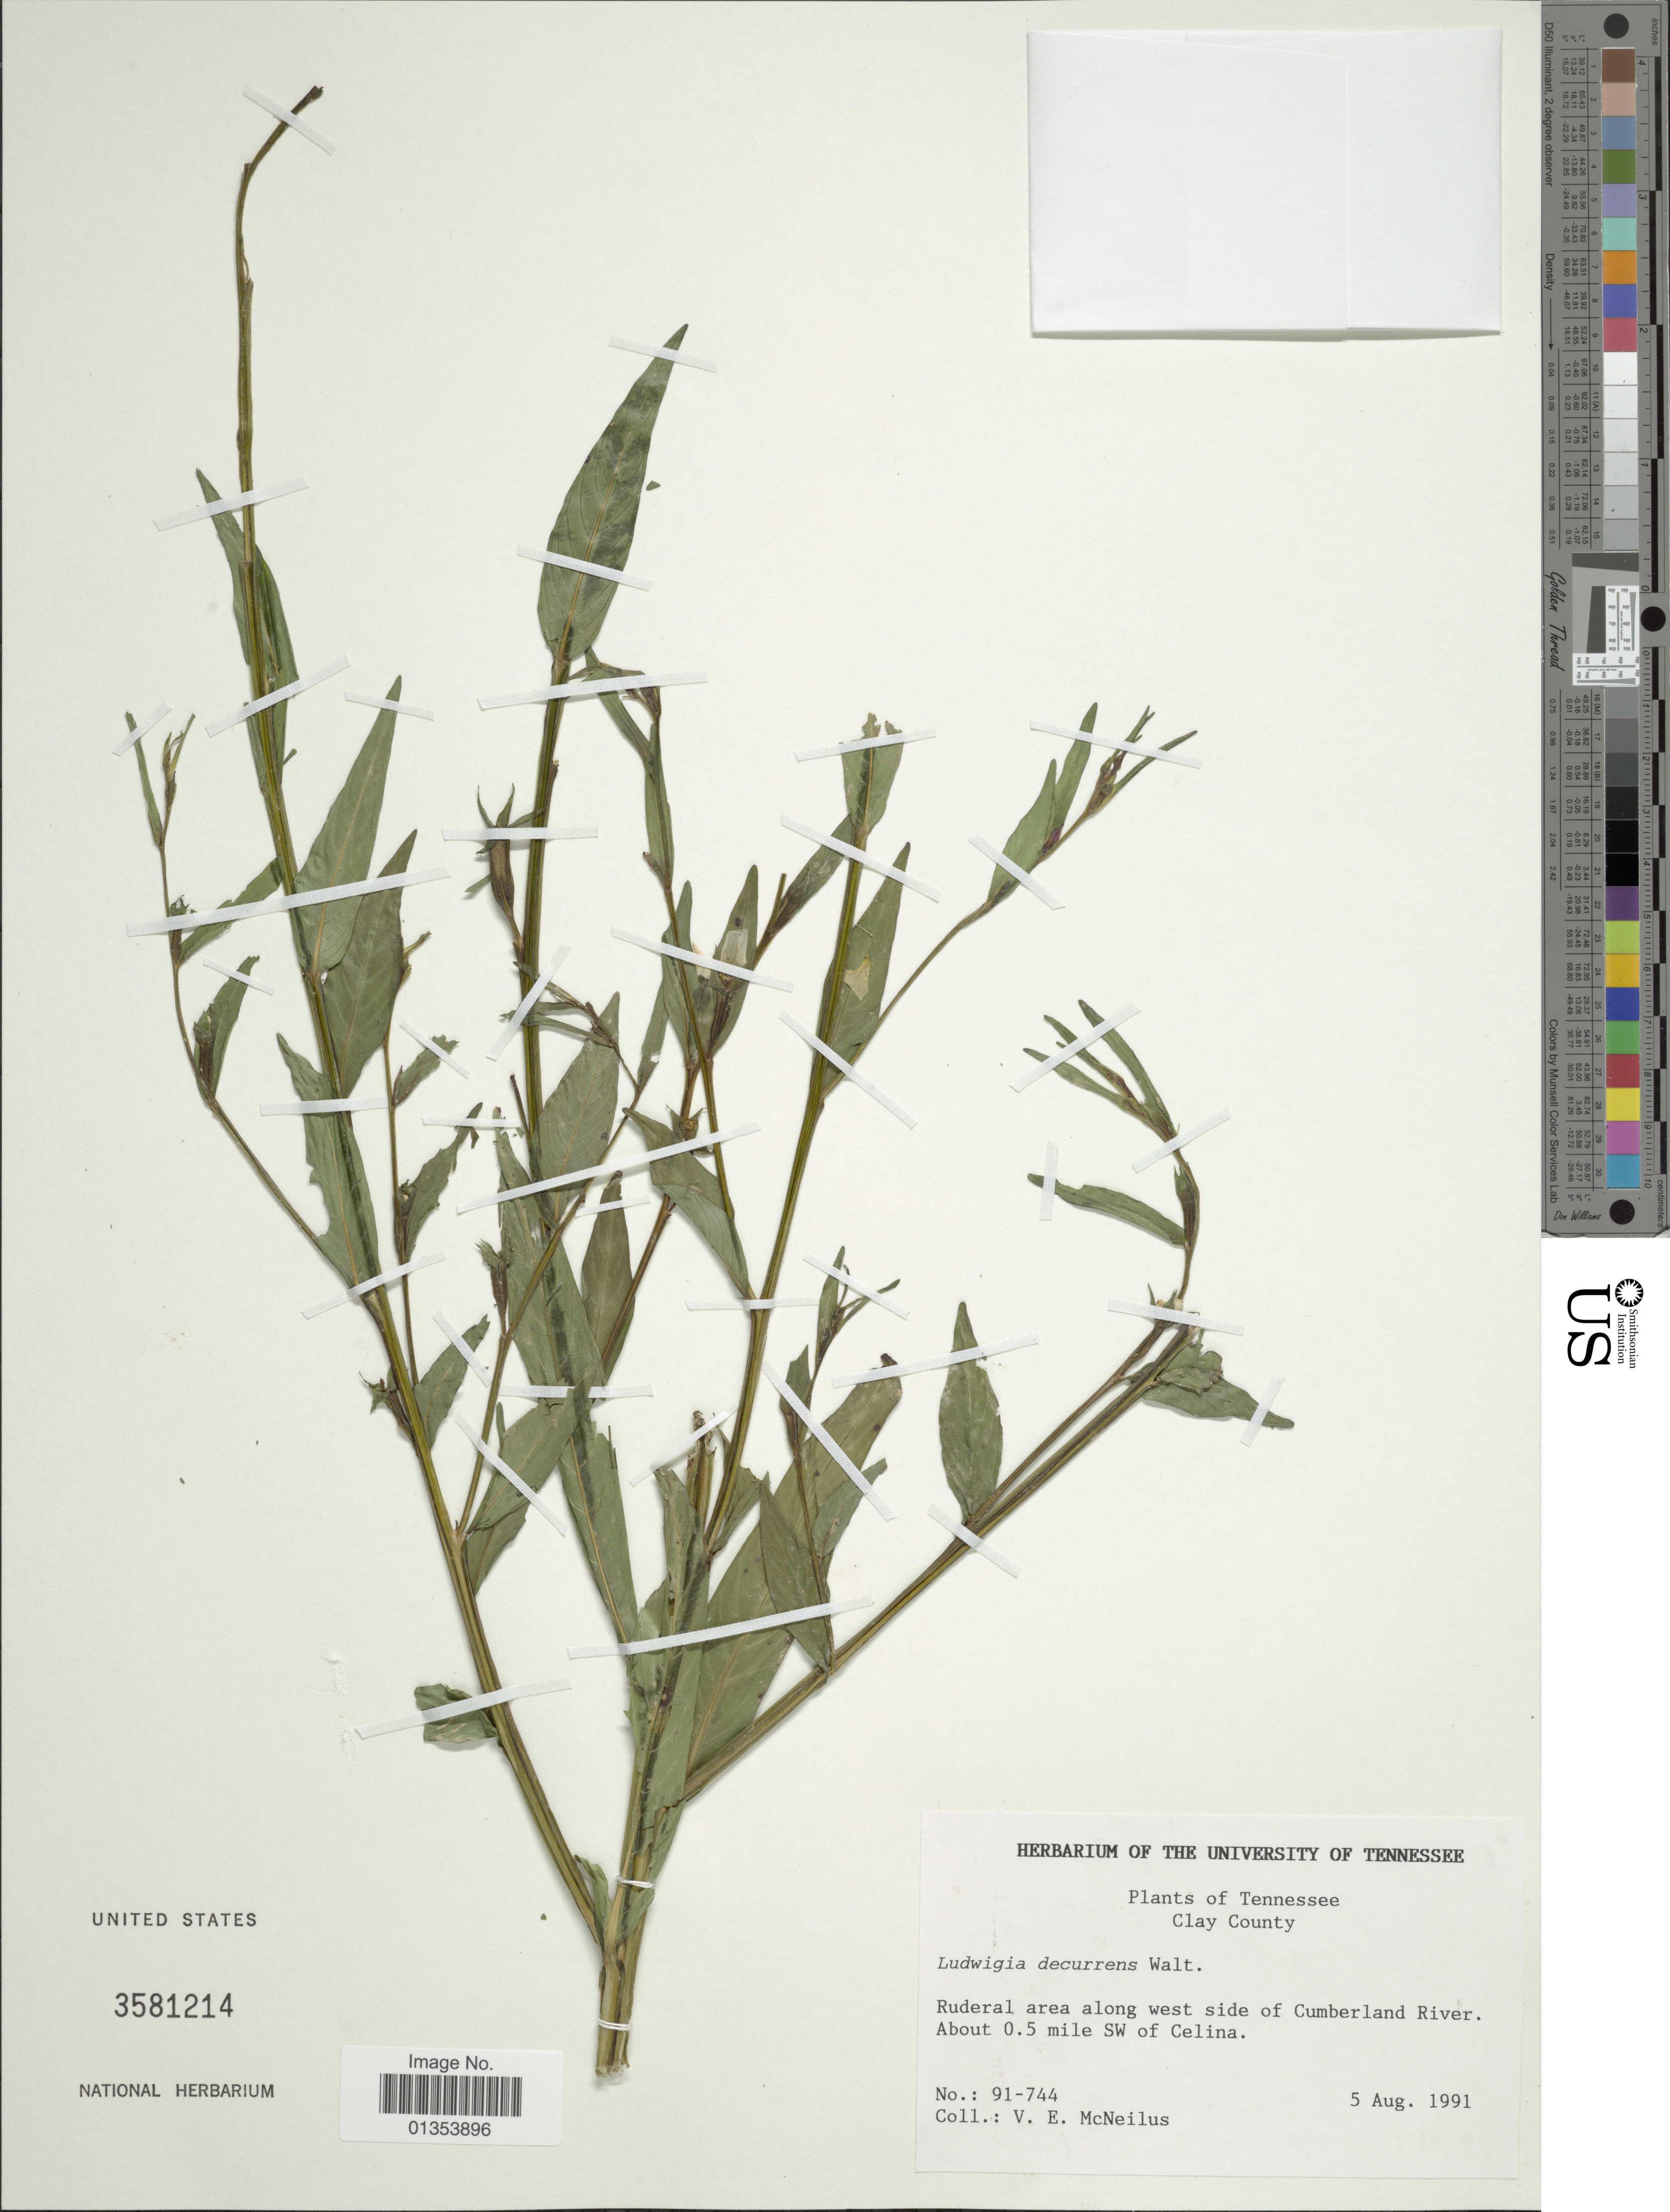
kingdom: Plantae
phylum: Tracheophyta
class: Magnoliopsida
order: Myrtales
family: Onagraceae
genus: Ludwigia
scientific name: Ludwigia decurrens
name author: Walter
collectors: V. Mcneilus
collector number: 91-744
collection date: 1991-08-05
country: United States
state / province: Tennessee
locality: Clay County, Ruderal area along west side of Cumberland River, About 0.5 mile SW of Celina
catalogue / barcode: US 3581214